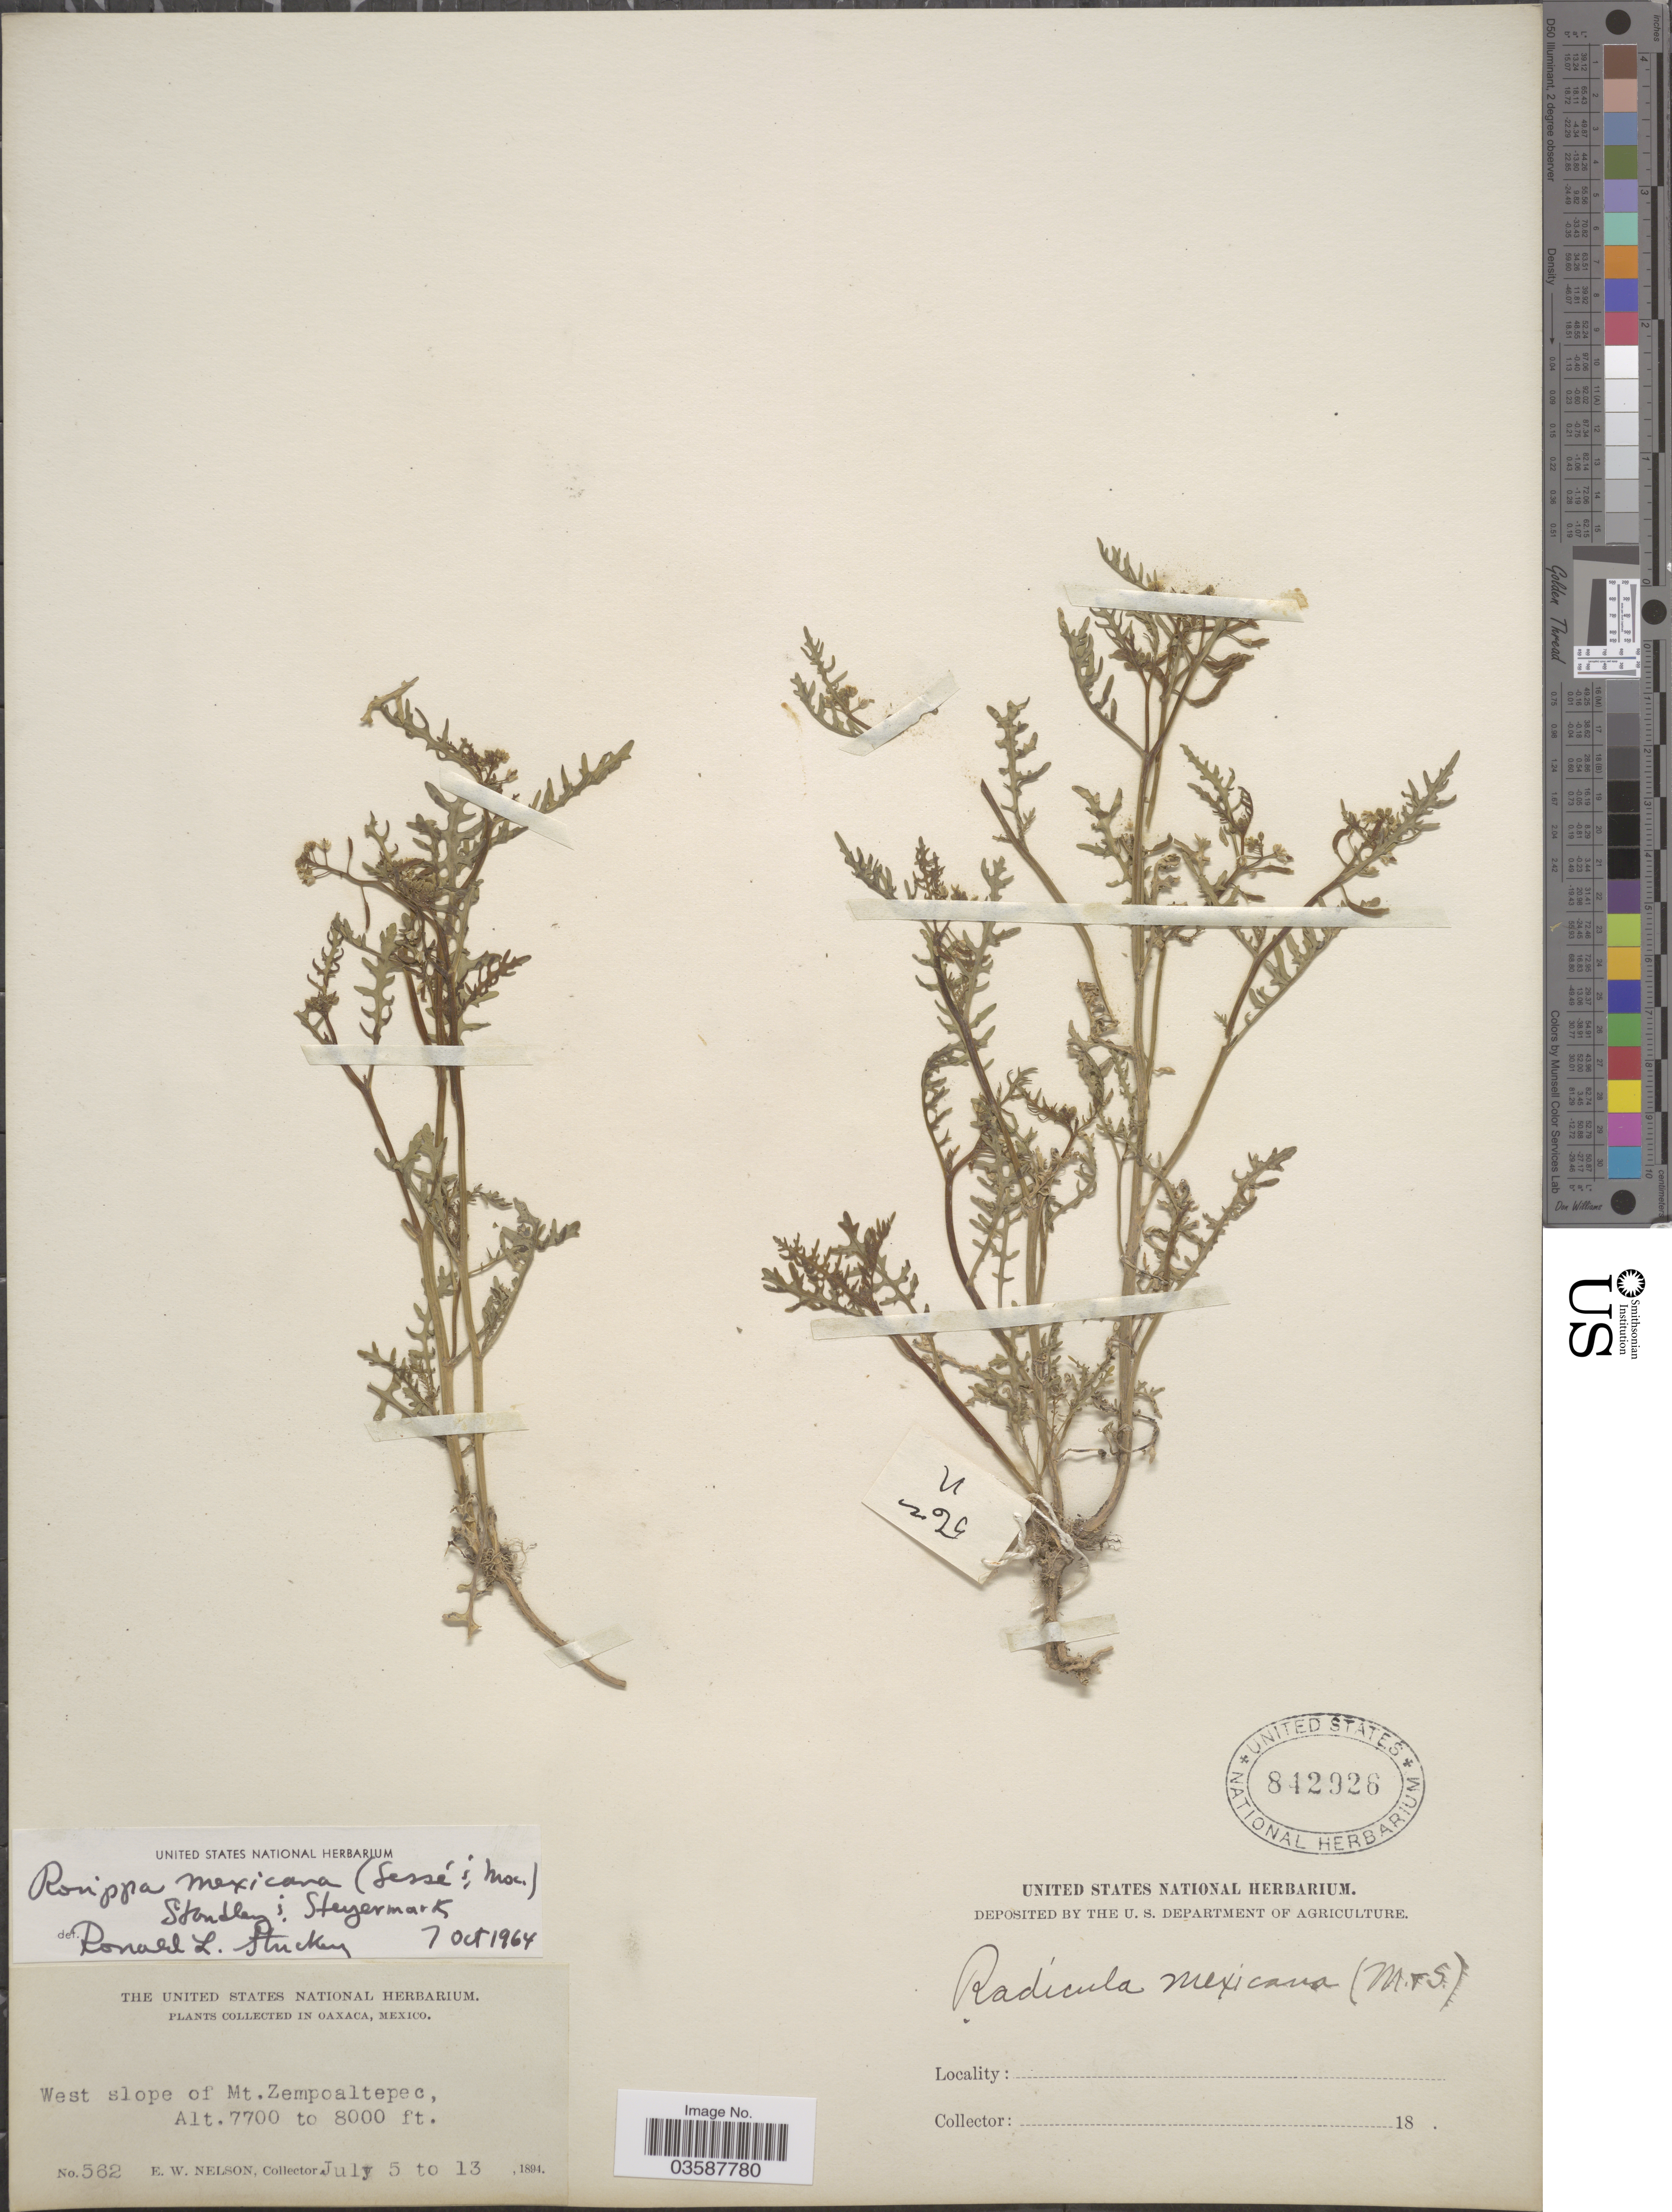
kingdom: Plantae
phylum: Tracheophyta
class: Magnoliopsida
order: Brassicales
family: Brassicaceae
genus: Rorippa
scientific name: Rorippa mexicana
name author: (Moc.) Standl. & Steyerm.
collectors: E. W. Nelson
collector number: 562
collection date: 1894-07-05/1894-07-13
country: Mexico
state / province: Oaxaca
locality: West slope of Mt. Zempoaltepec.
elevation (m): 2347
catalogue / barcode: US 842926